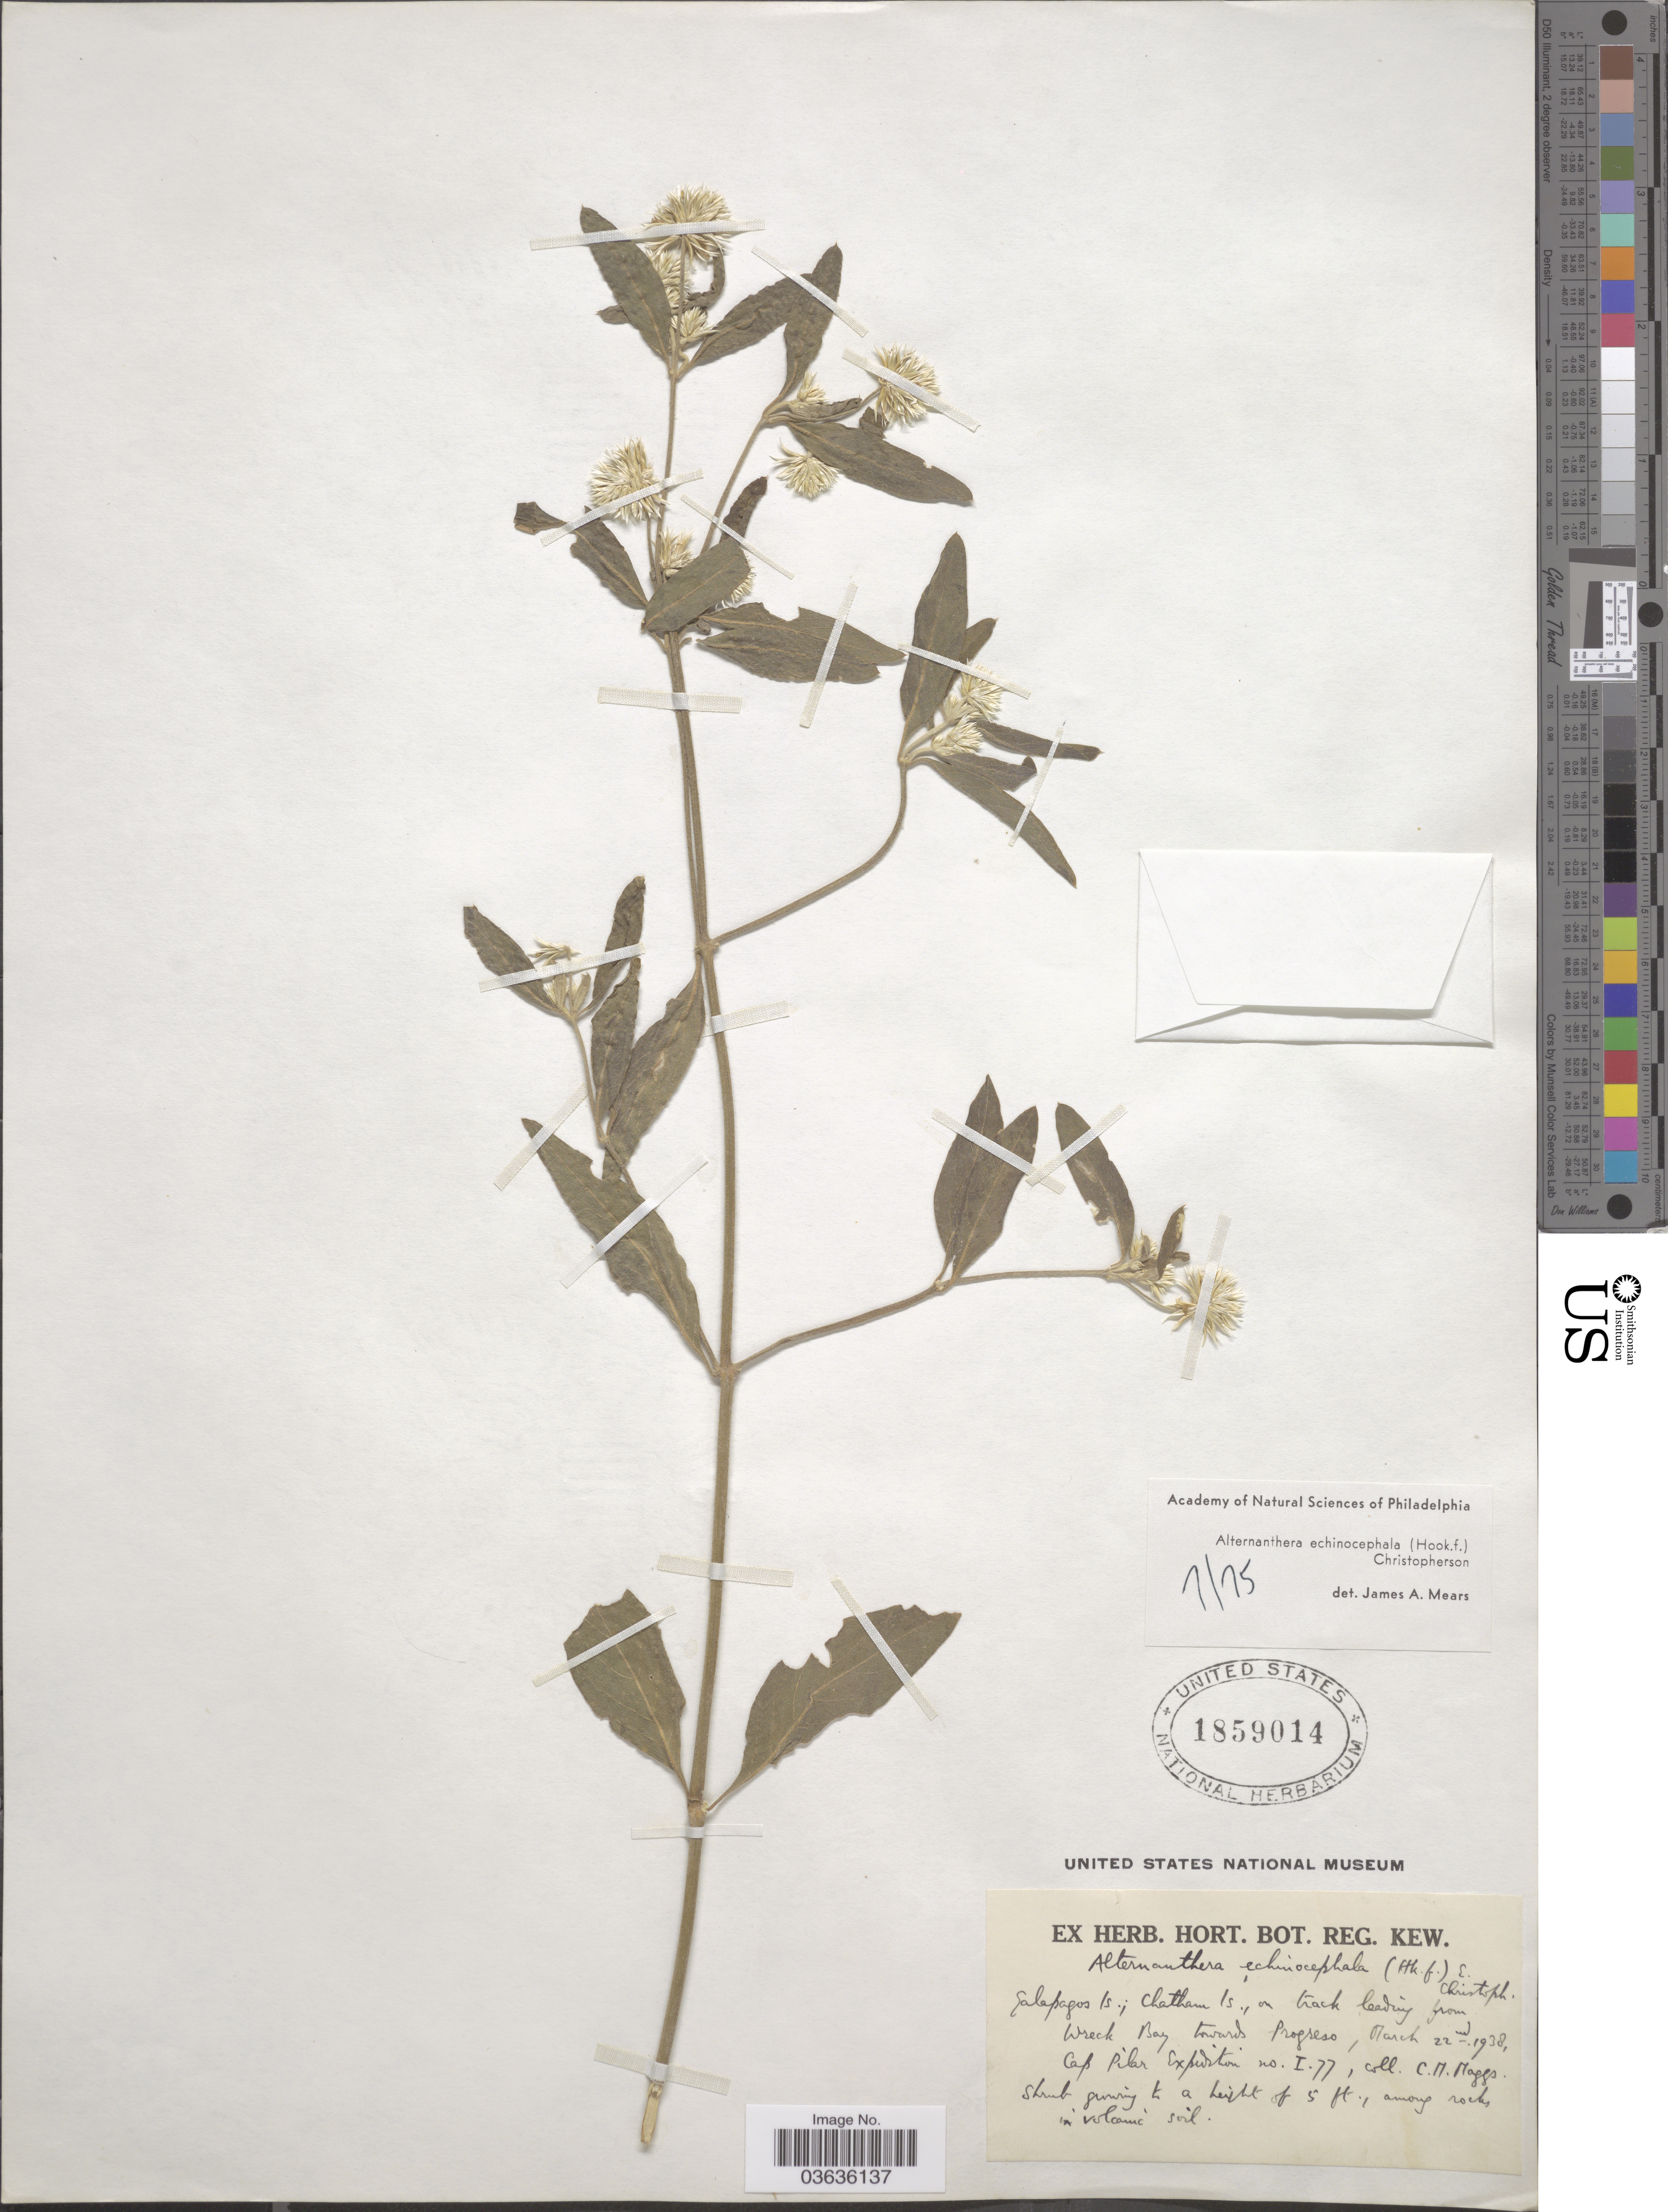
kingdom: Plantae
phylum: Tracheophyta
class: Magnoliopsida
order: Caryophyllales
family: Amaranthaceae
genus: Alternanthera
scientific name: Alternanthera echinocephala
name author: (Hook. f.) Christoph.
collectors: C. Maggs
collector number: I77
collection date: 1938-03-22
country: Ecuador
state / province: Colón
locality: Galapagos Is.; Chatham Is., on track leading from Wreck Bay towards Progress.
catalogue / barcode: US 1859014